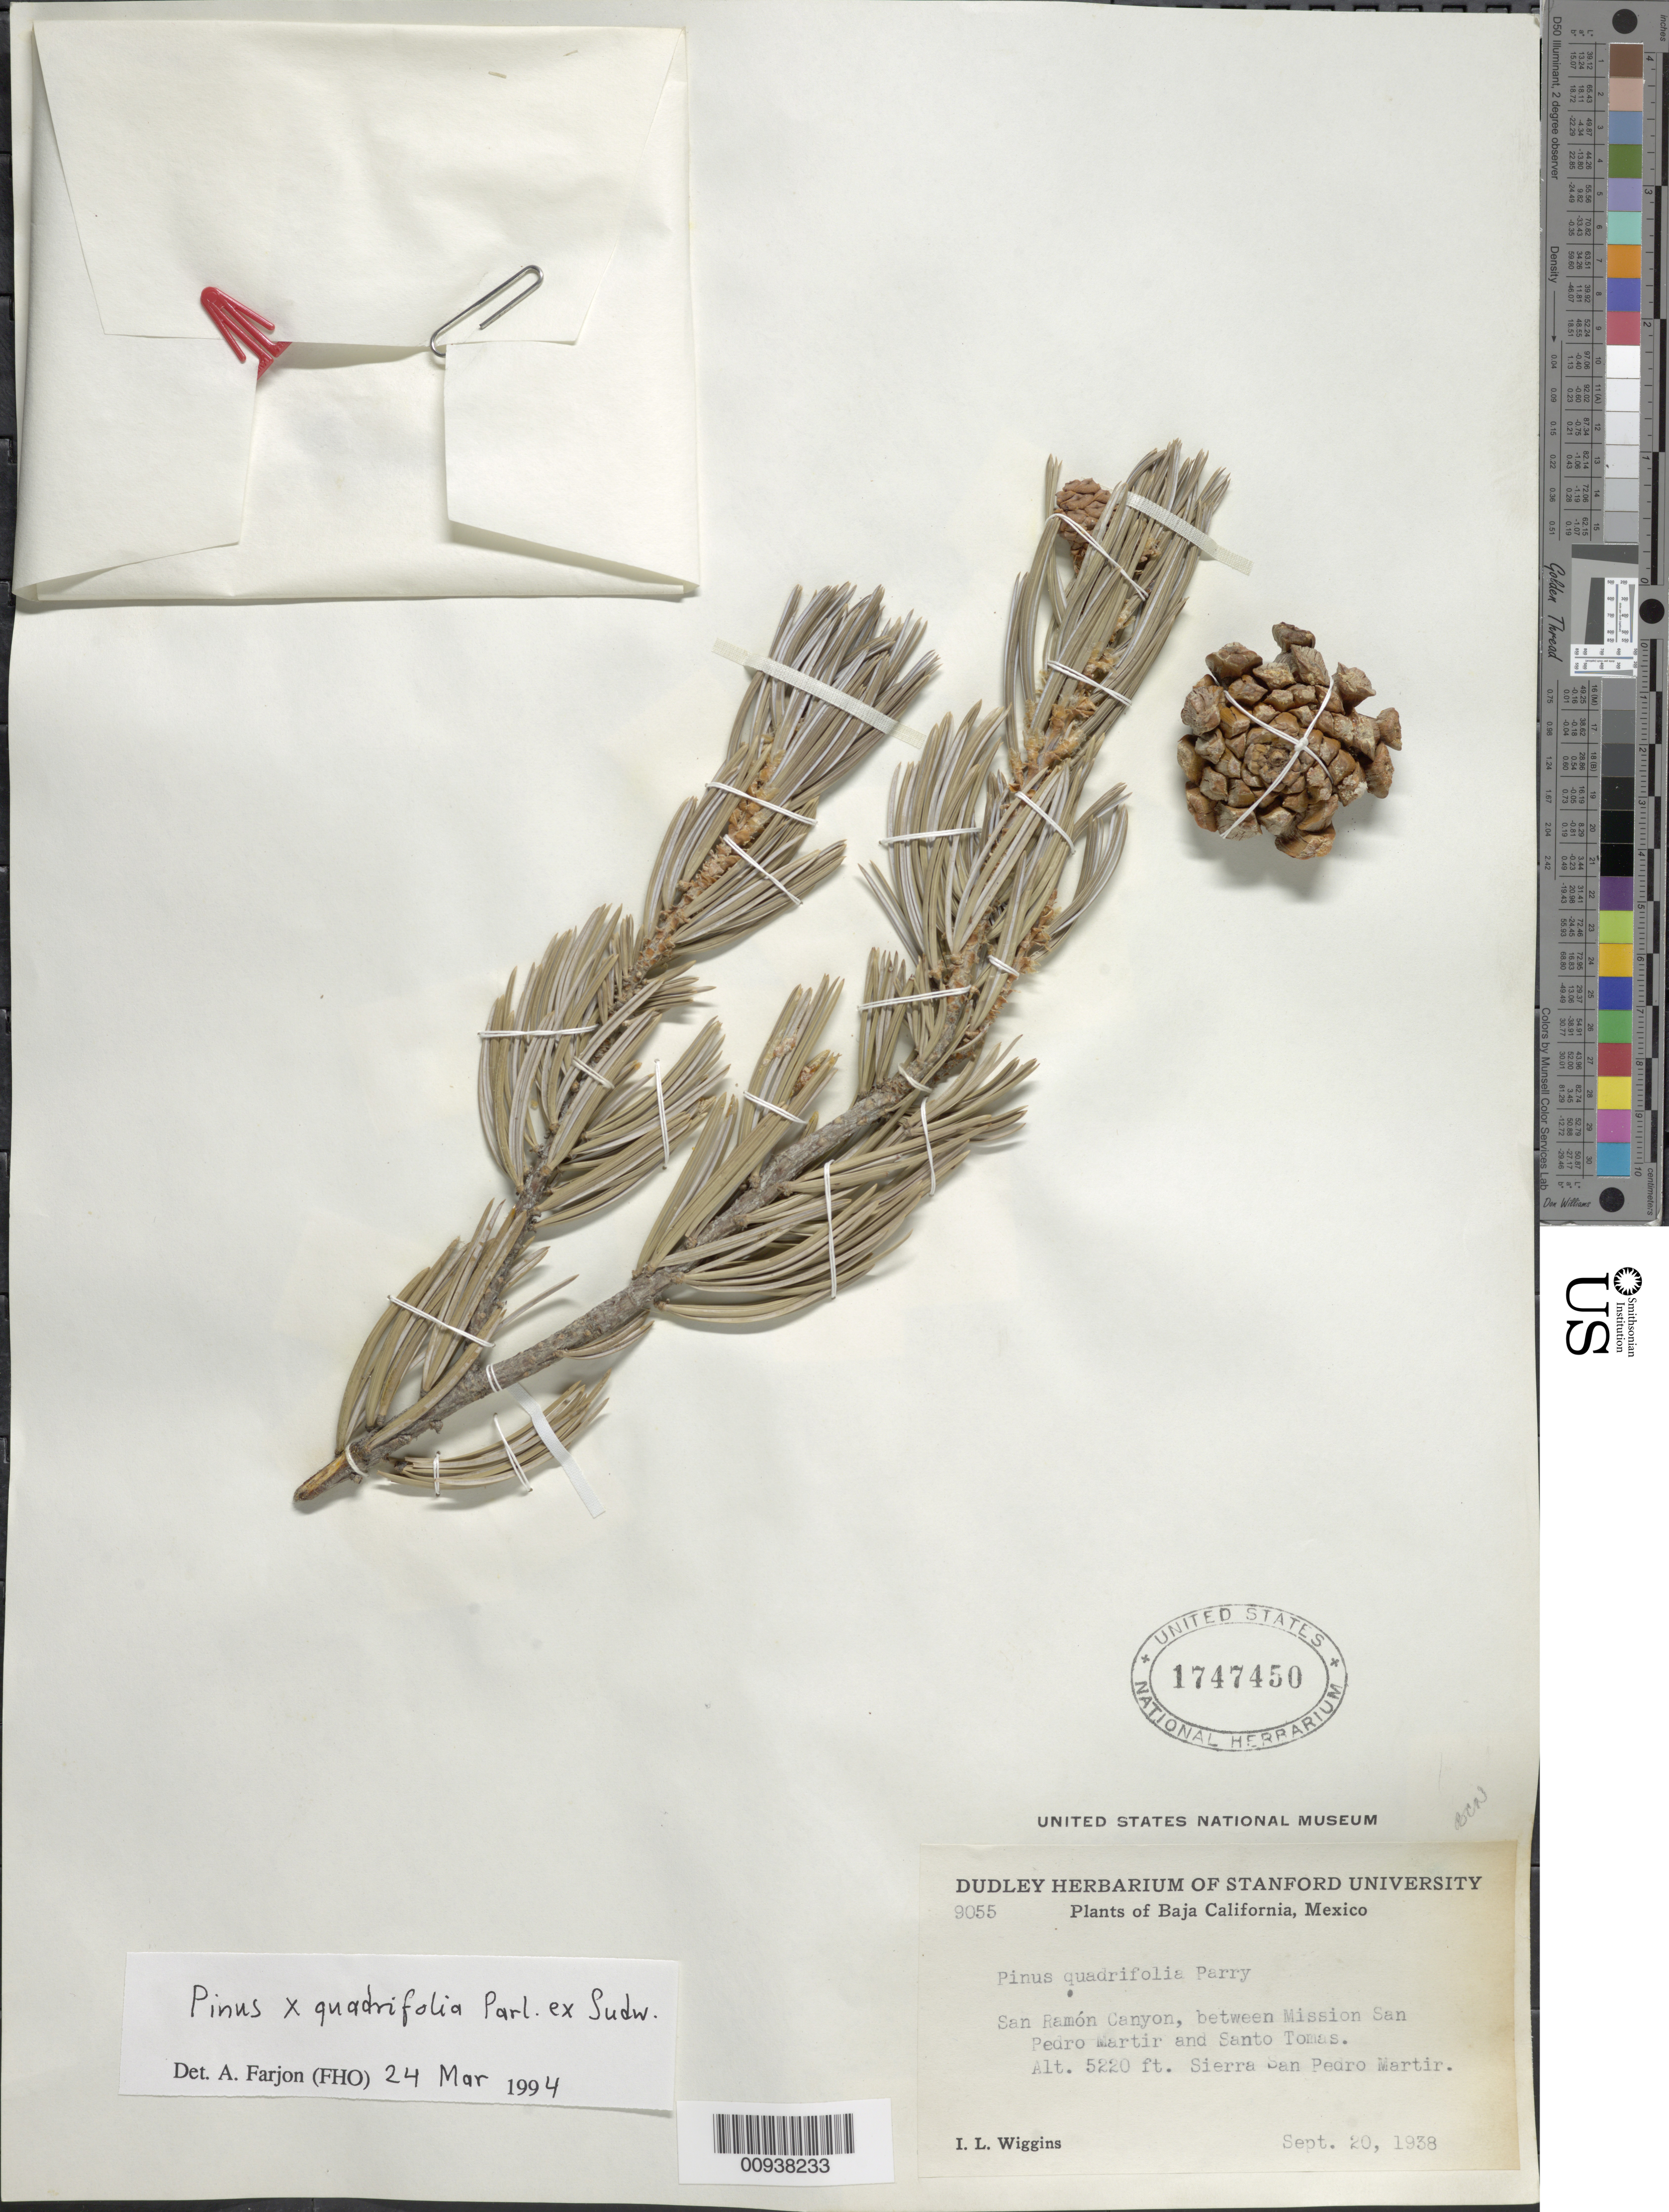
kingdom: Plantae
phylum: Tracheophyta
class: Pinopsida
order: Pinales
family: Pinaceae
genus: Pinus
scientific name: Pinus x quadrifolia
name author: Parl. ex Sudw.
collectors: I. L. Wiggins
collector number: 9055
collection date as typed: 20 Sep 1938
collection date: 1938-09-20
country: Mexico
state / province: Baja California Norte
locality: San Ramón Canyon, between Mission San Pedro Mártir and Santo Tomás. Sierra San Pedro Mártir.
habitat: Canyon.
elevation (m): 1591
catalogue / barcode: US 1747450